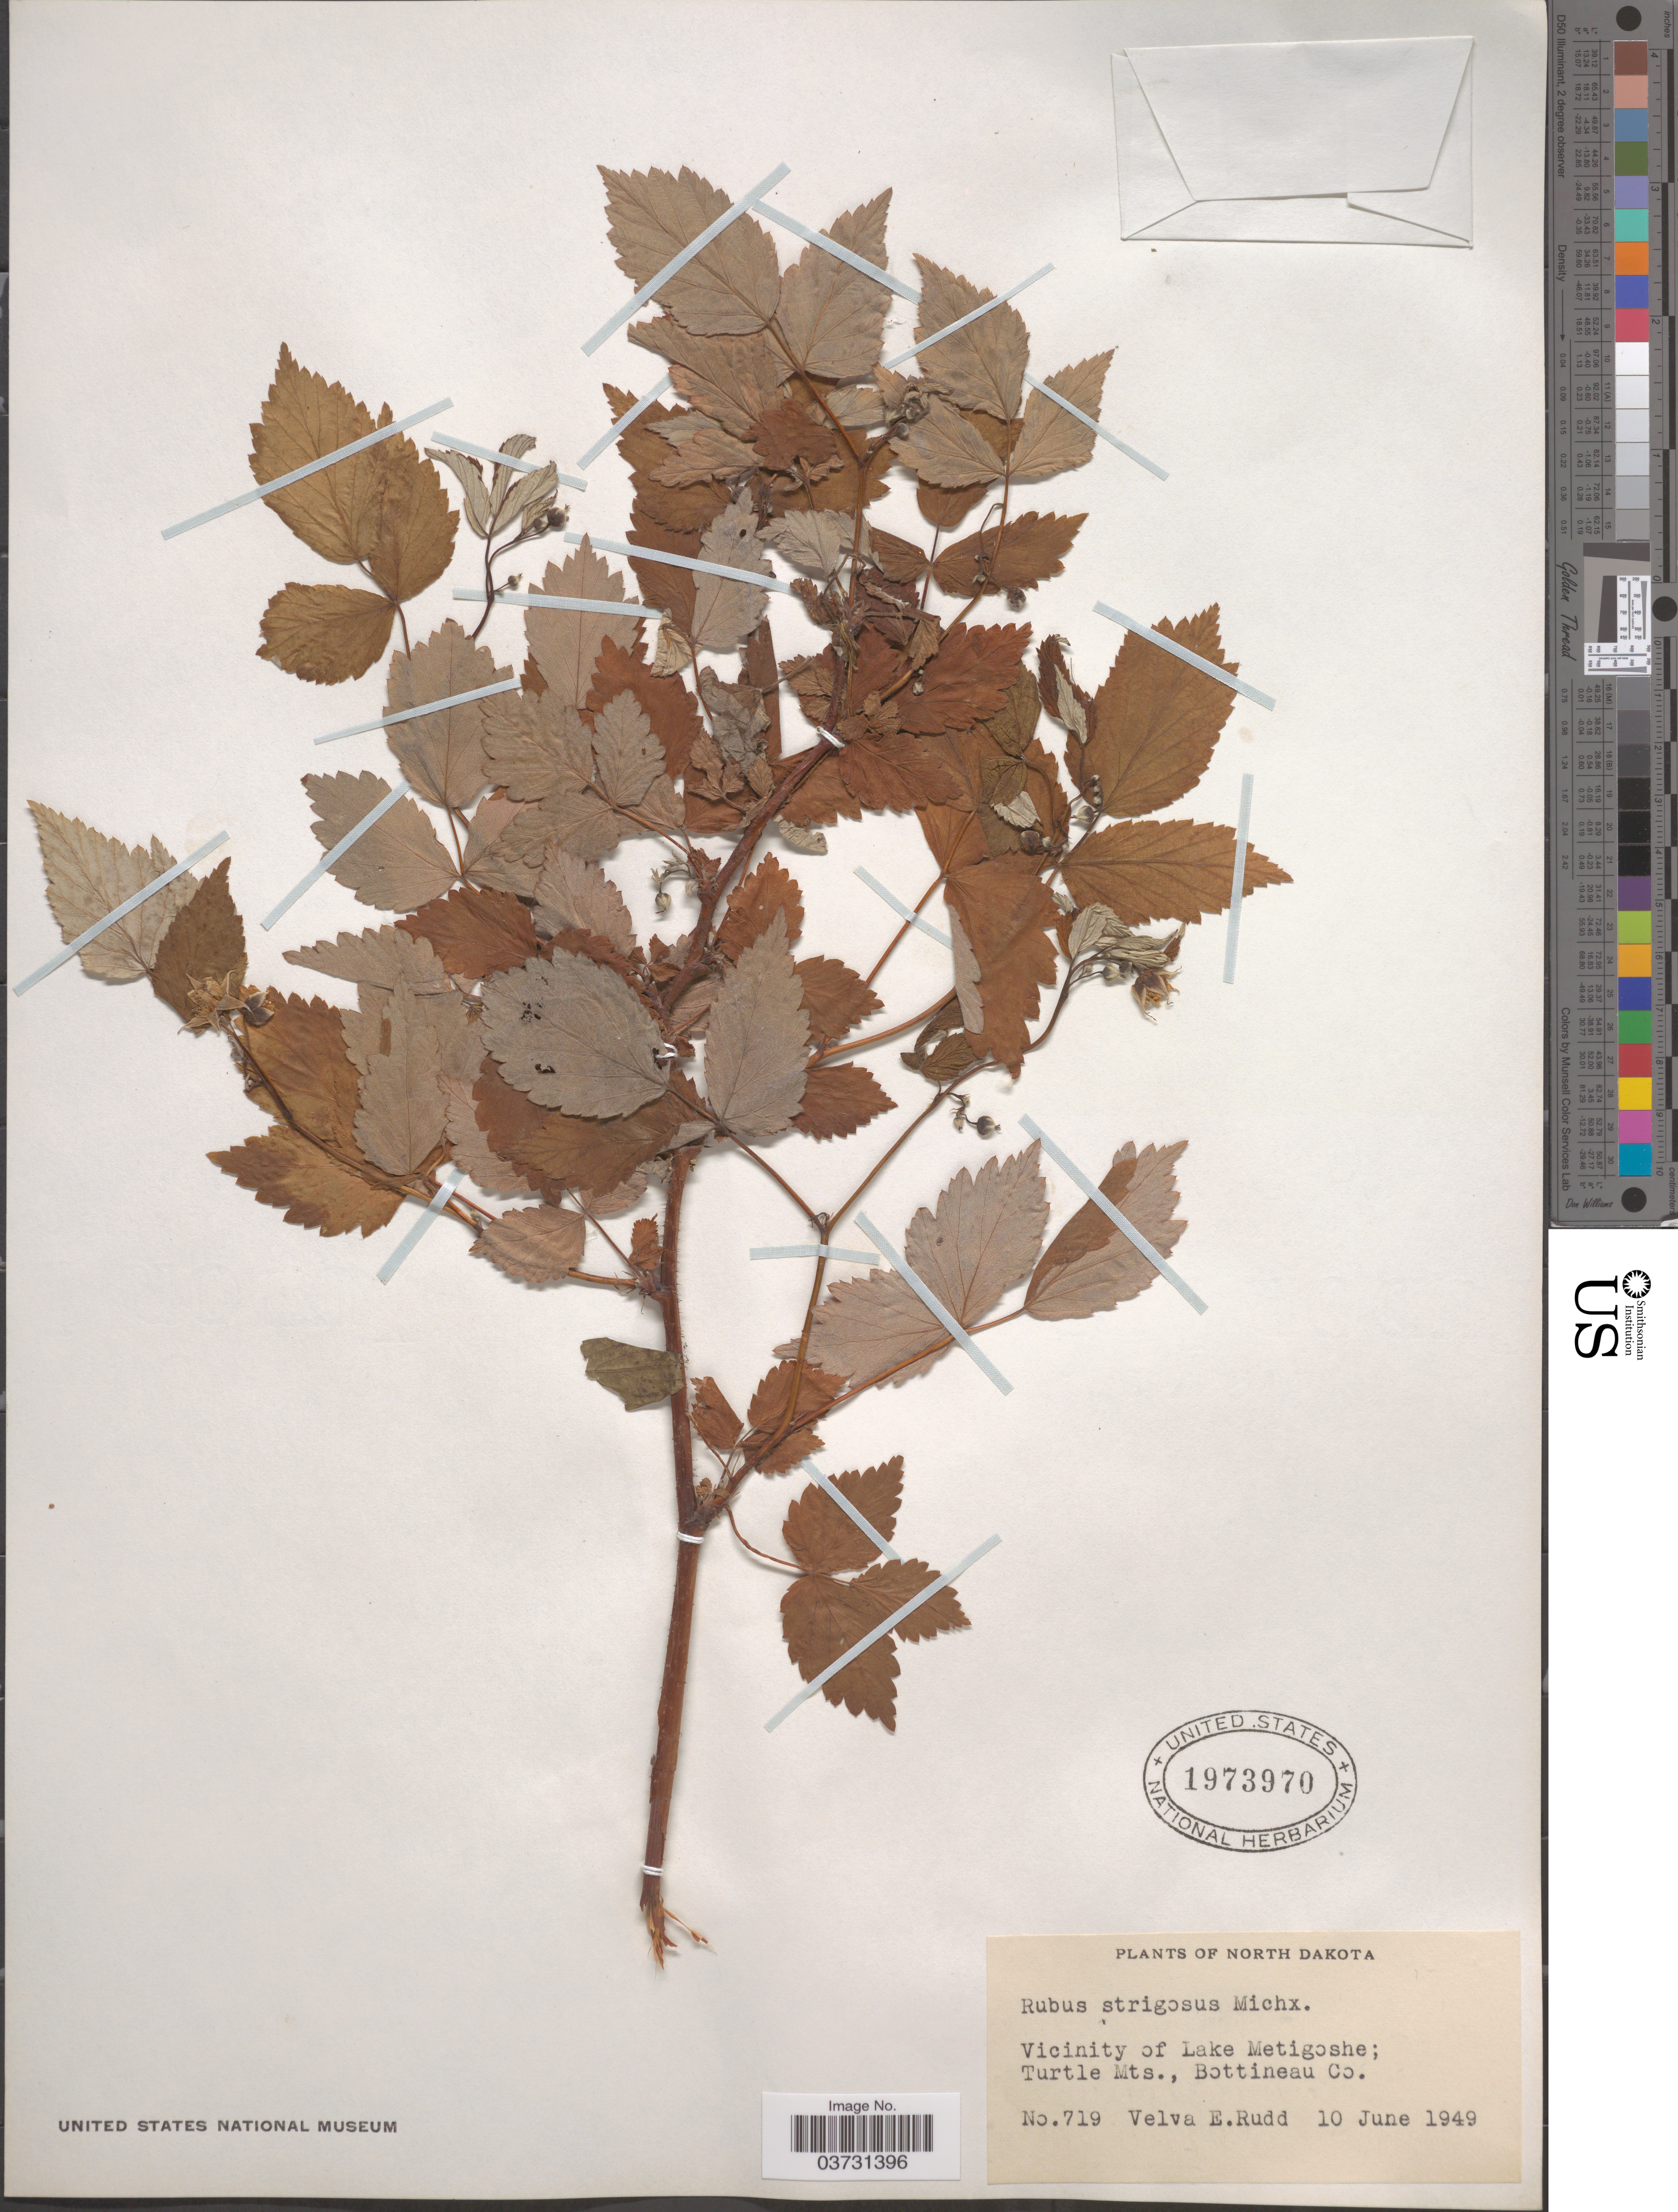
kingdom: Plantae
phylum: Tracheophyta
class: Magnoliopsida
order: Rosales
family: Rosaceae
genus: Rubus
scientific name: Rubus strigosus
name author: Michx.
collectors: V. E. Rudd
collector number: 719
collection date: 1949-06-10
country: United States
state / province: North Dakota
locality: Vicinity of Lake Metigoshe; Turtle Mts., Bottineau Co.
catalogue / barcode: US 1973970